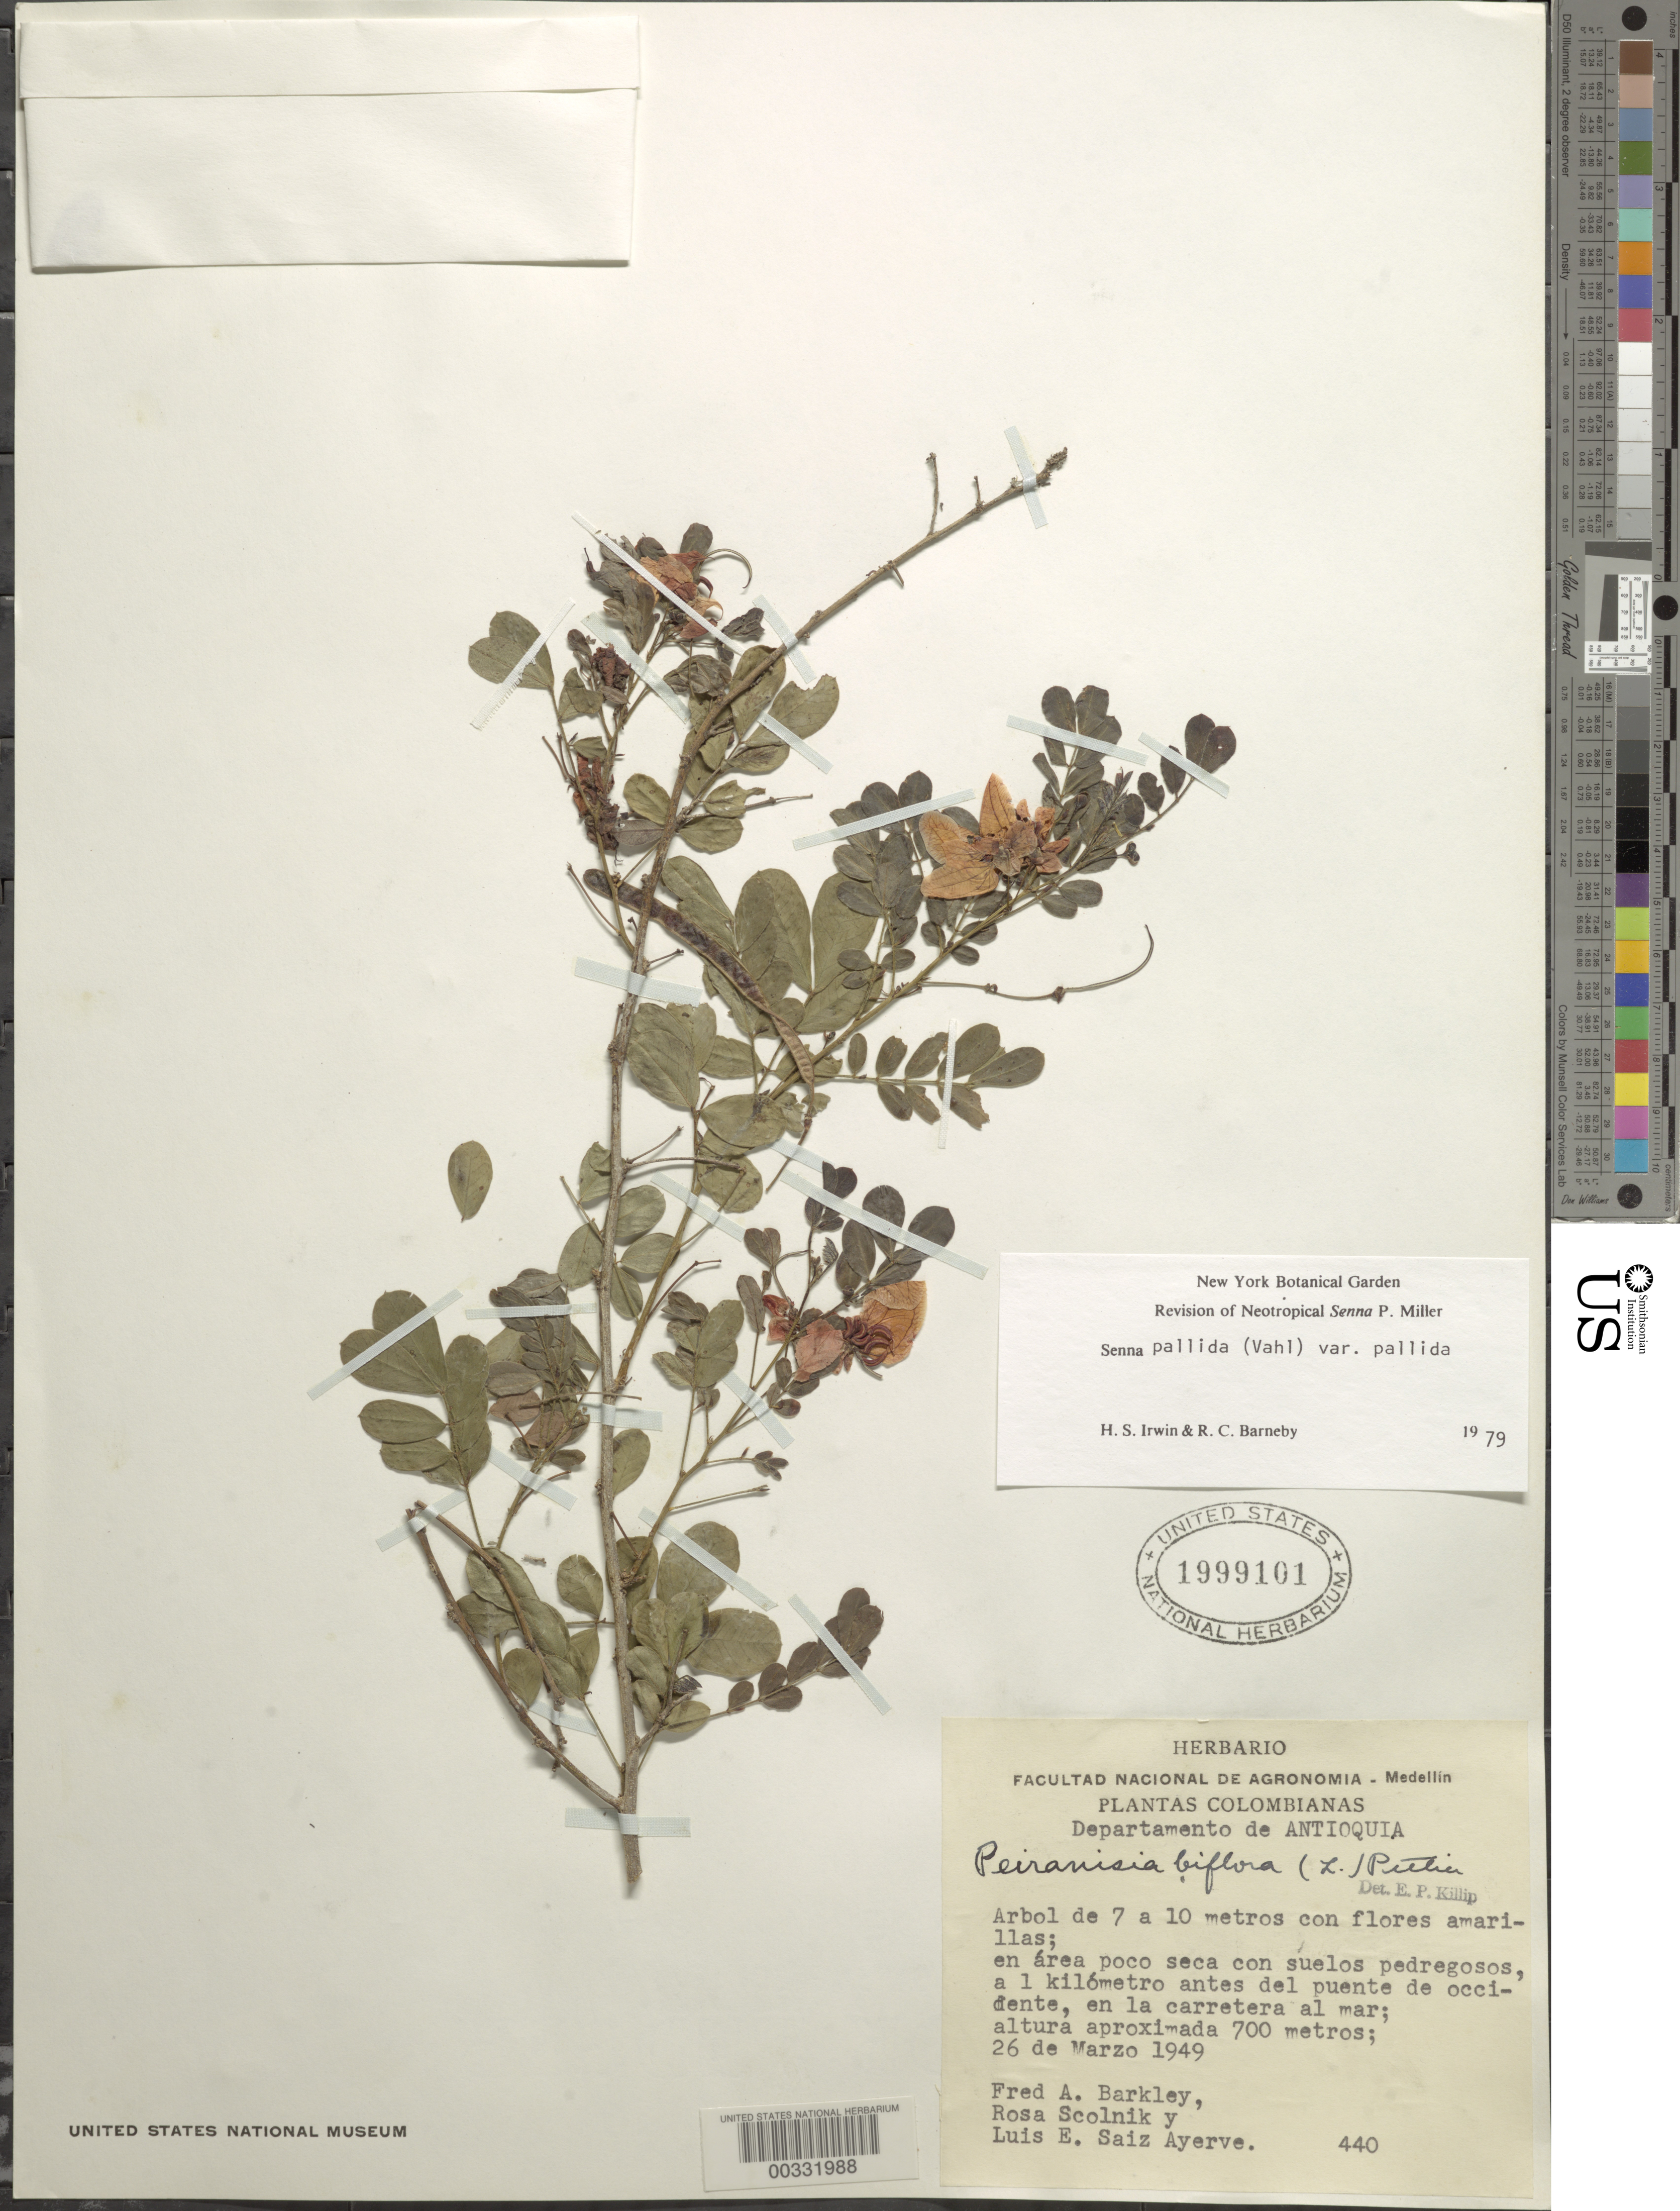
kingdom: Plantae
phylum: Tracheophyta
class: Magnoliopsida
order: Fabales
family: Fabaceae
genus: Senna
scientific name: Senna pallida var. pallida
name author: (Vahl) H.S. Irwin & Barneby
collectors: F. A. Barkley, R. Scolnik & L. Saiz A.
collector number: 440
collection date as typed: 26 Mar 1949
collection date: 1949-03-26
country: Colombia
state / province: Antioquia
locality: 1 km antes del Puente de occidente, en la Carretera al Mar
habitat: Area poco seca con suelos pedregosos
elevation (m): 700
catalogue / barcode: US 1999101